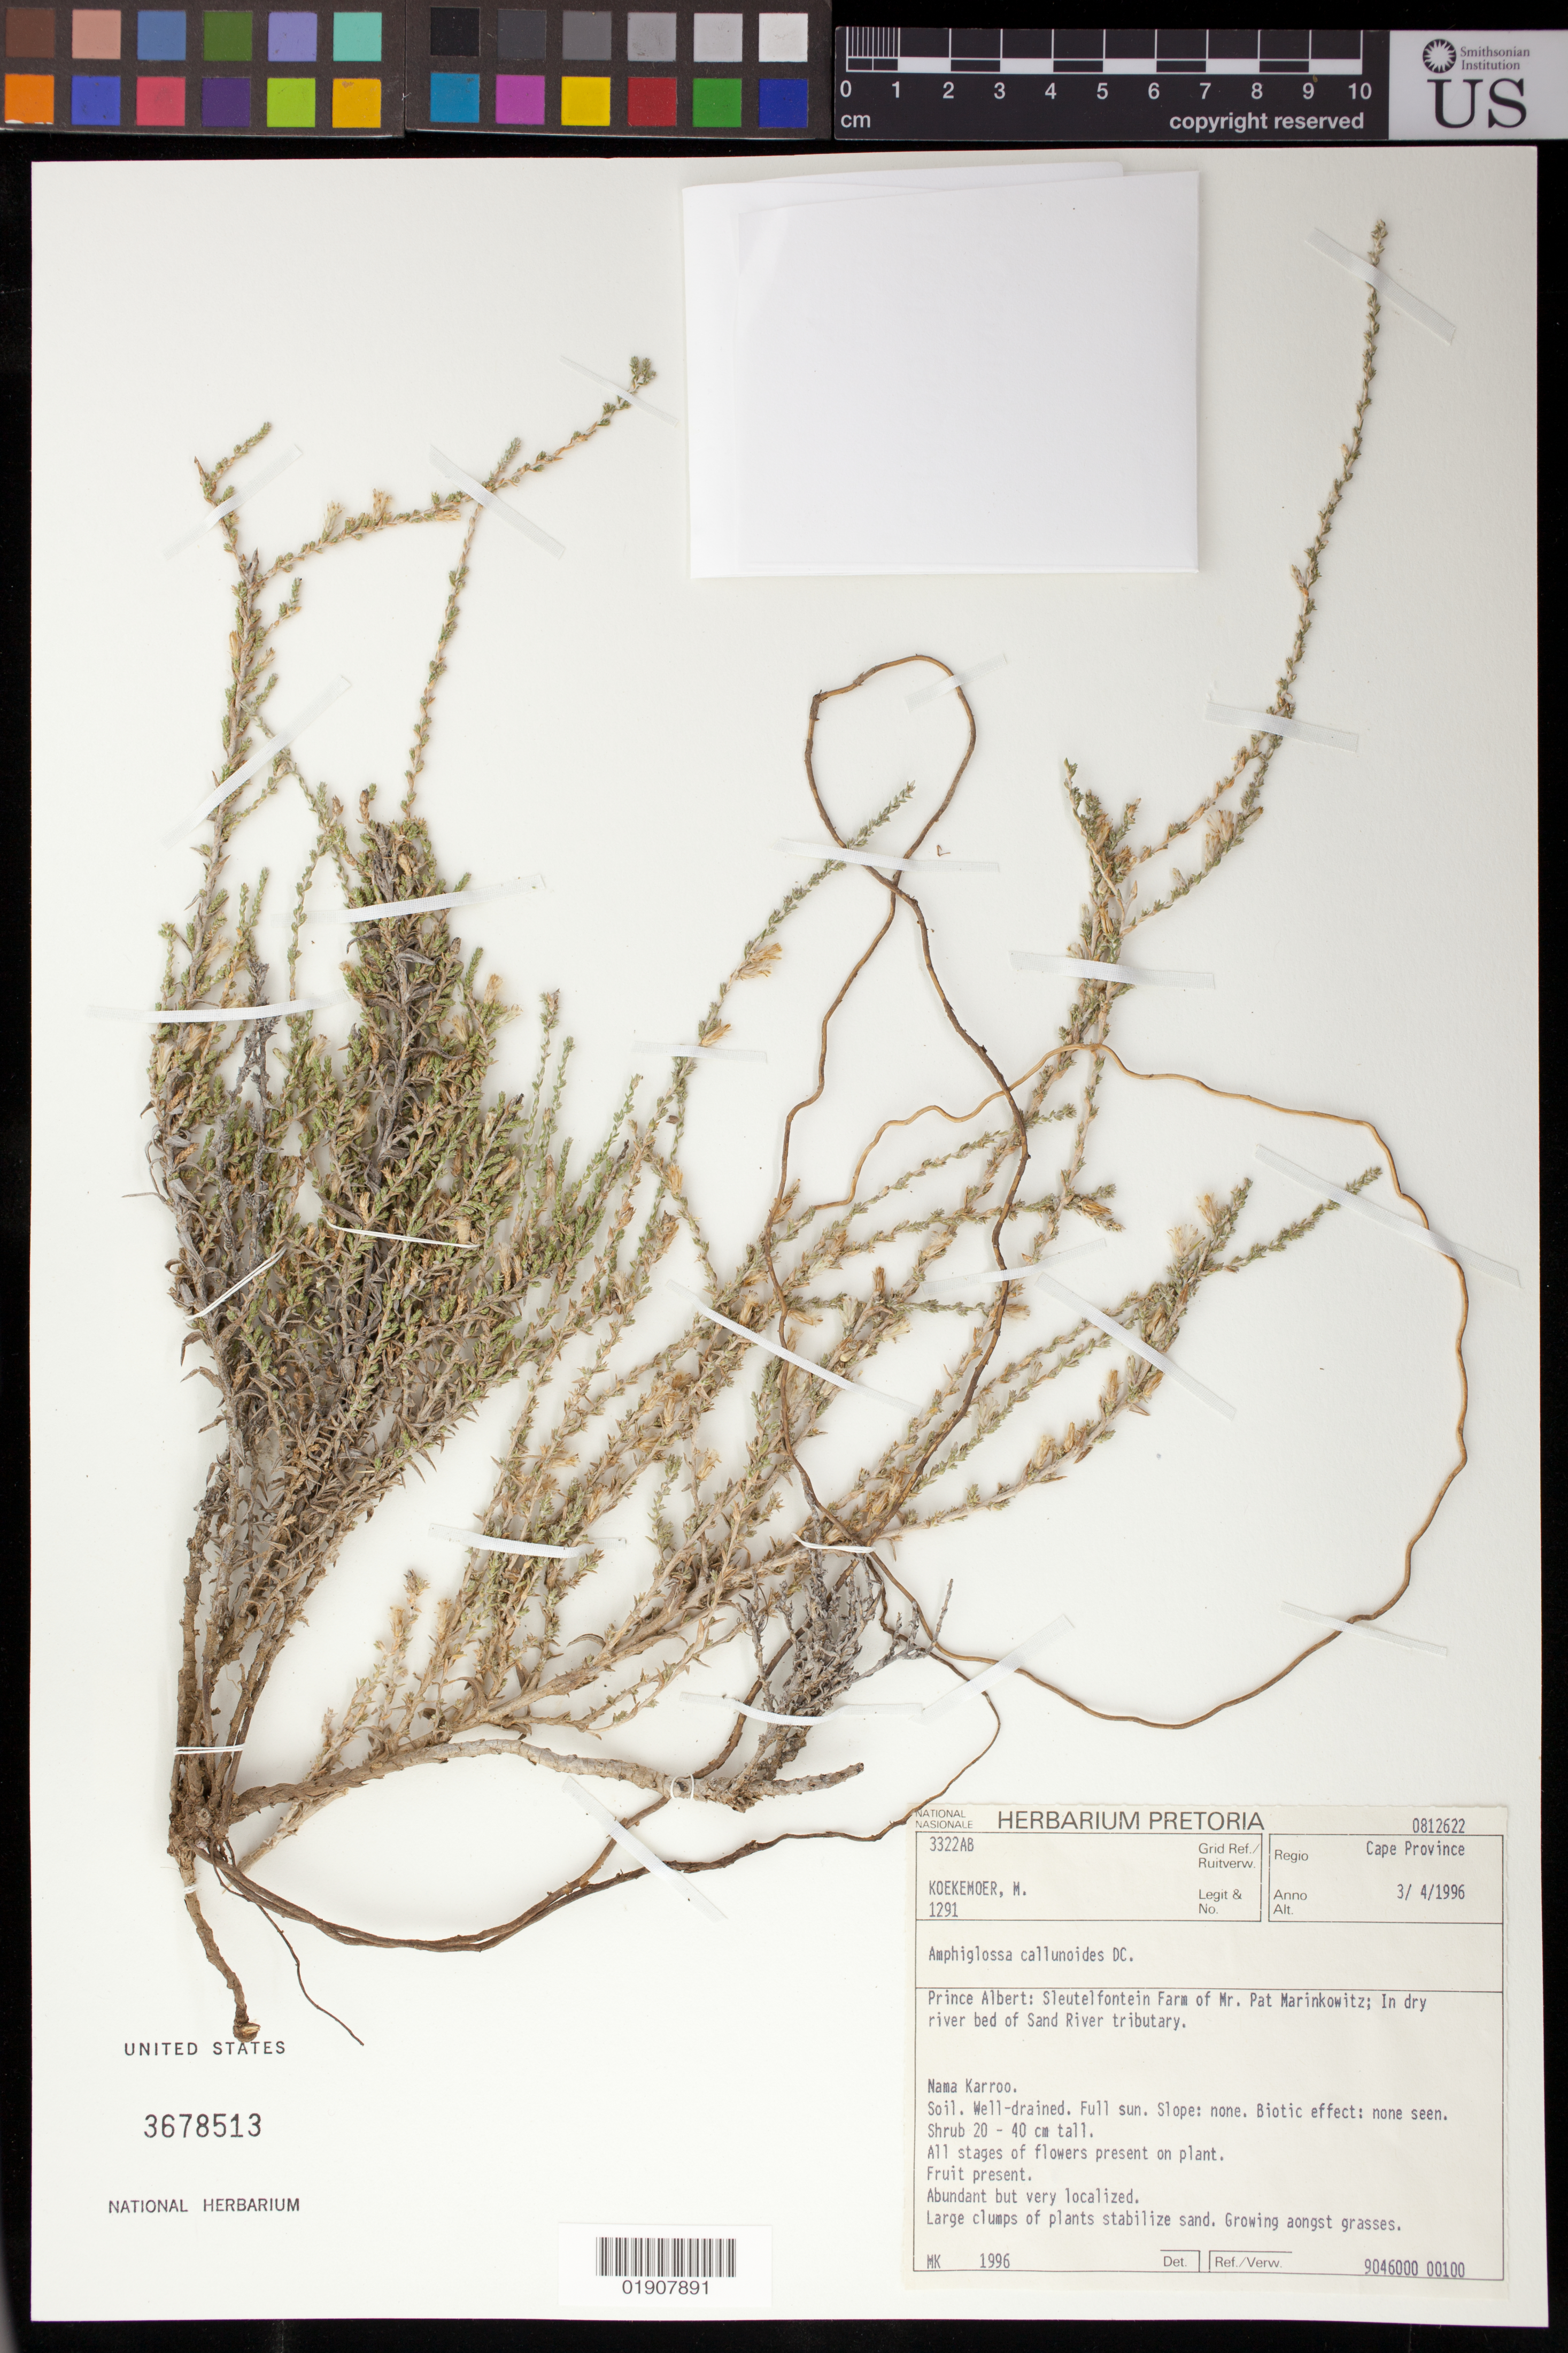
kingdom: Plantae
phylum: Tracheophyta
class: Magnoliopsida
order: Asterales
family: Asteraceae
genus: Amphiglossa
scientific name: Amphiglossa callunoides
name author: DC.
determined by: Koekemoer, M.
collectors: M. Koekemoer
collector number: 1291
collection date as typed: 3/4/1996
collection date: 1996-04-03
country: South Africa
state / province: Western Cape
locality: Prince Albert: Sleutelfonte in Farm of Mr. Pat Marinkowitz; In dry river bed of Sand River tributary.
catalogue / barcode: US 3678513